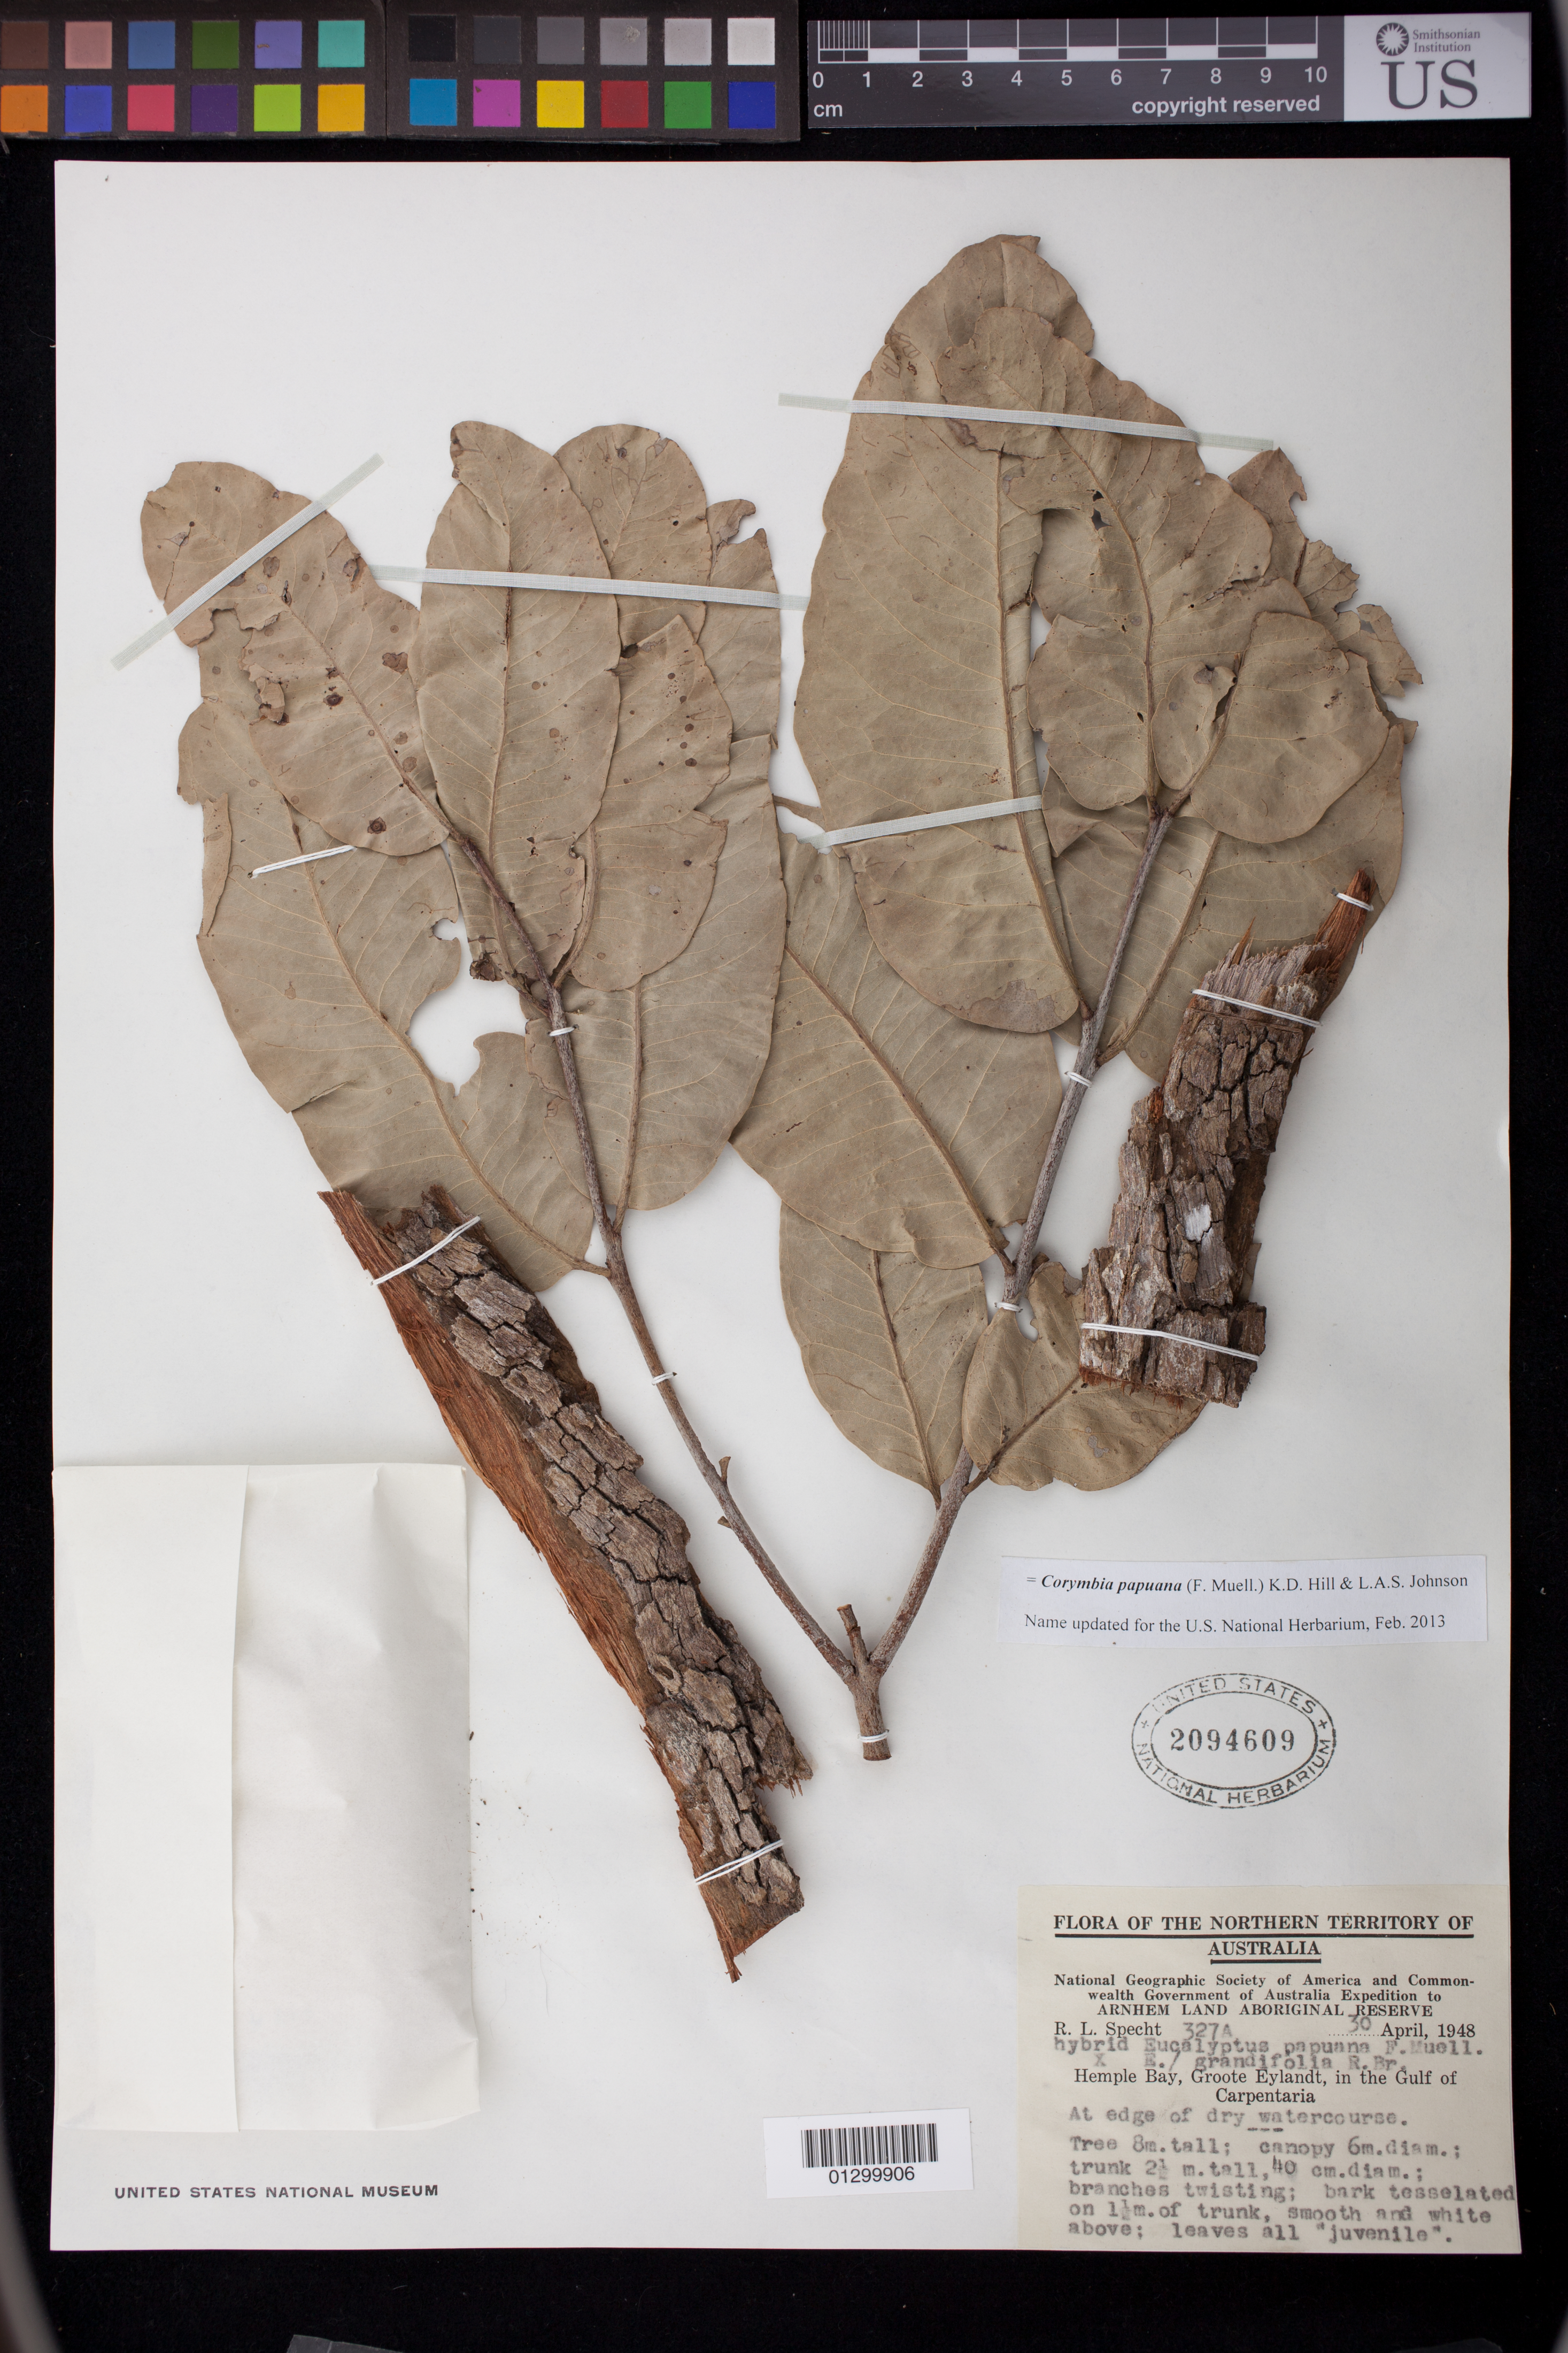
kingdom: Plantae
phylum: Tracheophyta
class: Magnoliopsida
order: Myrtales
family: Myrtaceae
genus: Corymbia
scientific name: Corymbia papuana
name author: (F. Muell.) K.D. Hill & L.A.S. Johnson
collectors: R. L. Specht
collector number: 327 A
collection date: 1948-04-30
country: Australia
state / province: Northern Territory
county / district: East Arnhem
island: Groote Eylandt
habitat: At edge of dry watercourse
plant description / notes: Tree 8 m. tall; canopy 6 m. diam.; trunk 2.5 m. tall, 40 cm. diam.; branches twisting; bark tesselated on 1.5 m. of trunk, smooth and white above; levas all "juvenile".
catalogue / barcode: US 2094609